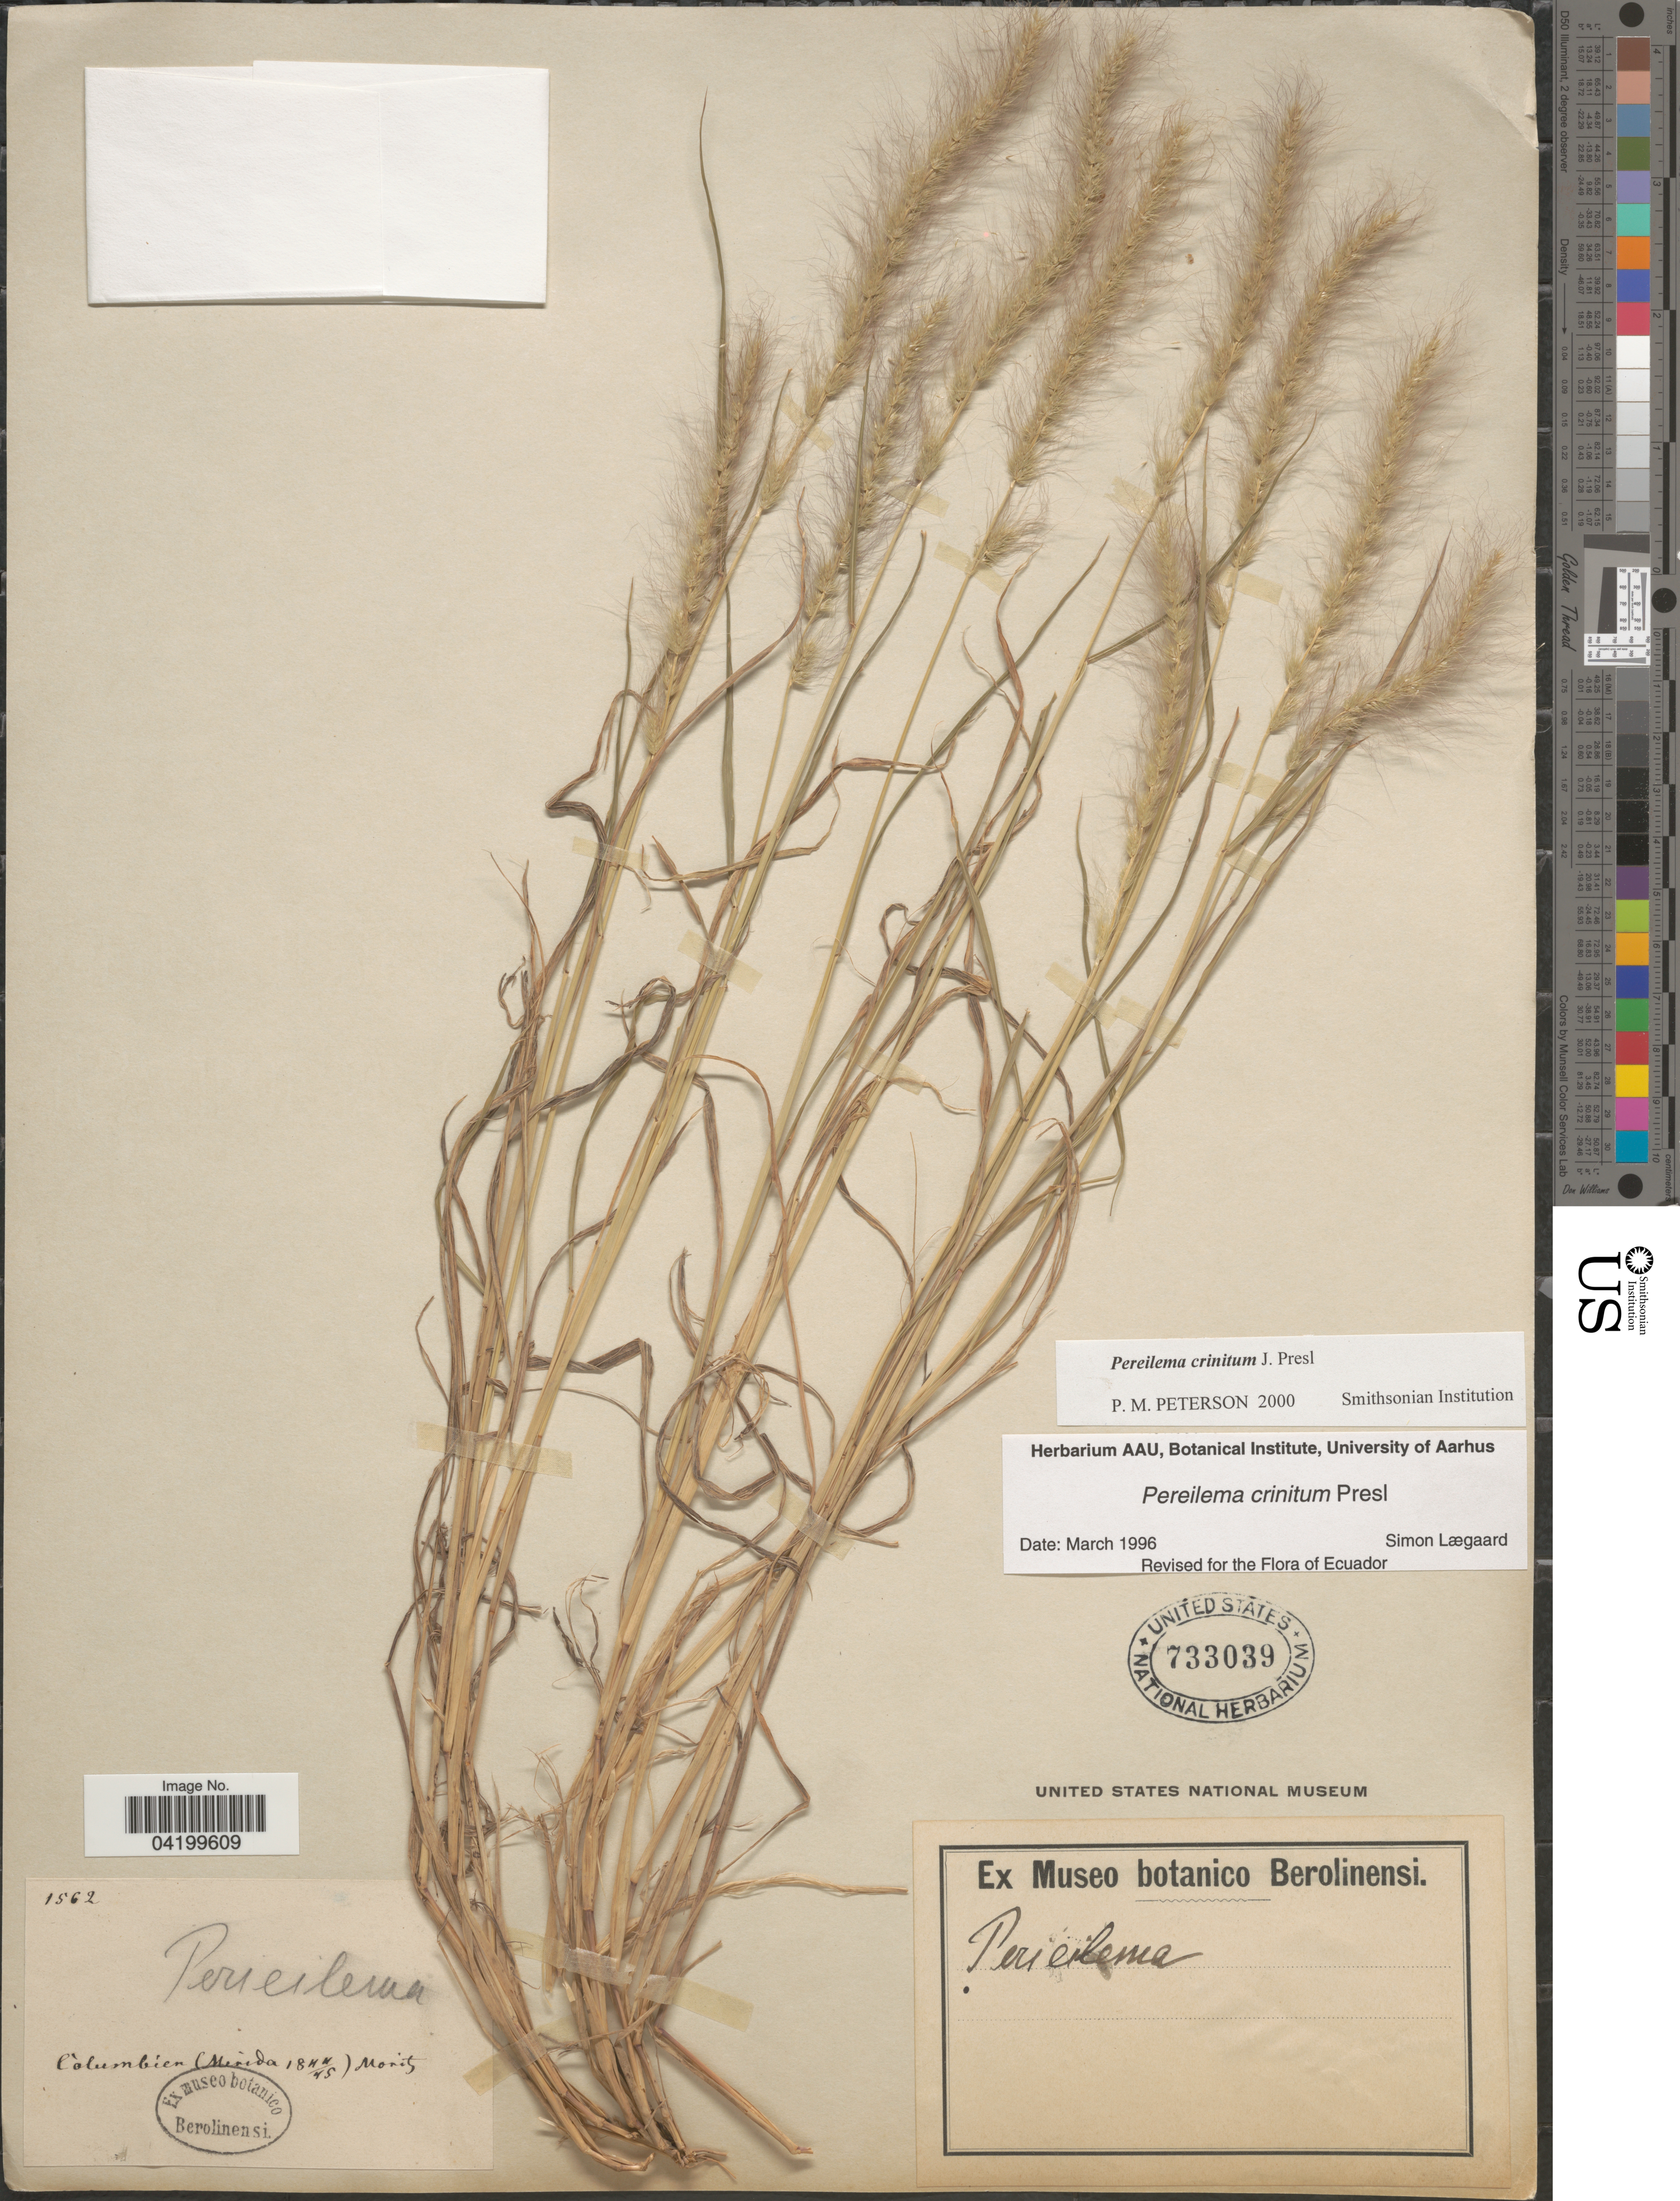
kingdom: Plantae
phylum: Tracheophyta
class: Liliopsida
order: Poales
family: Poaceae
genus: Muhlenbergia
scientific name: Muhlenbergia pereilema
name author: P.M. Peterson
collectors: Moritz, --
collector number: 1562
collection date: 1844/1845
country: Venezuela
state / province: Merida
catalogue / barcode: US 733039